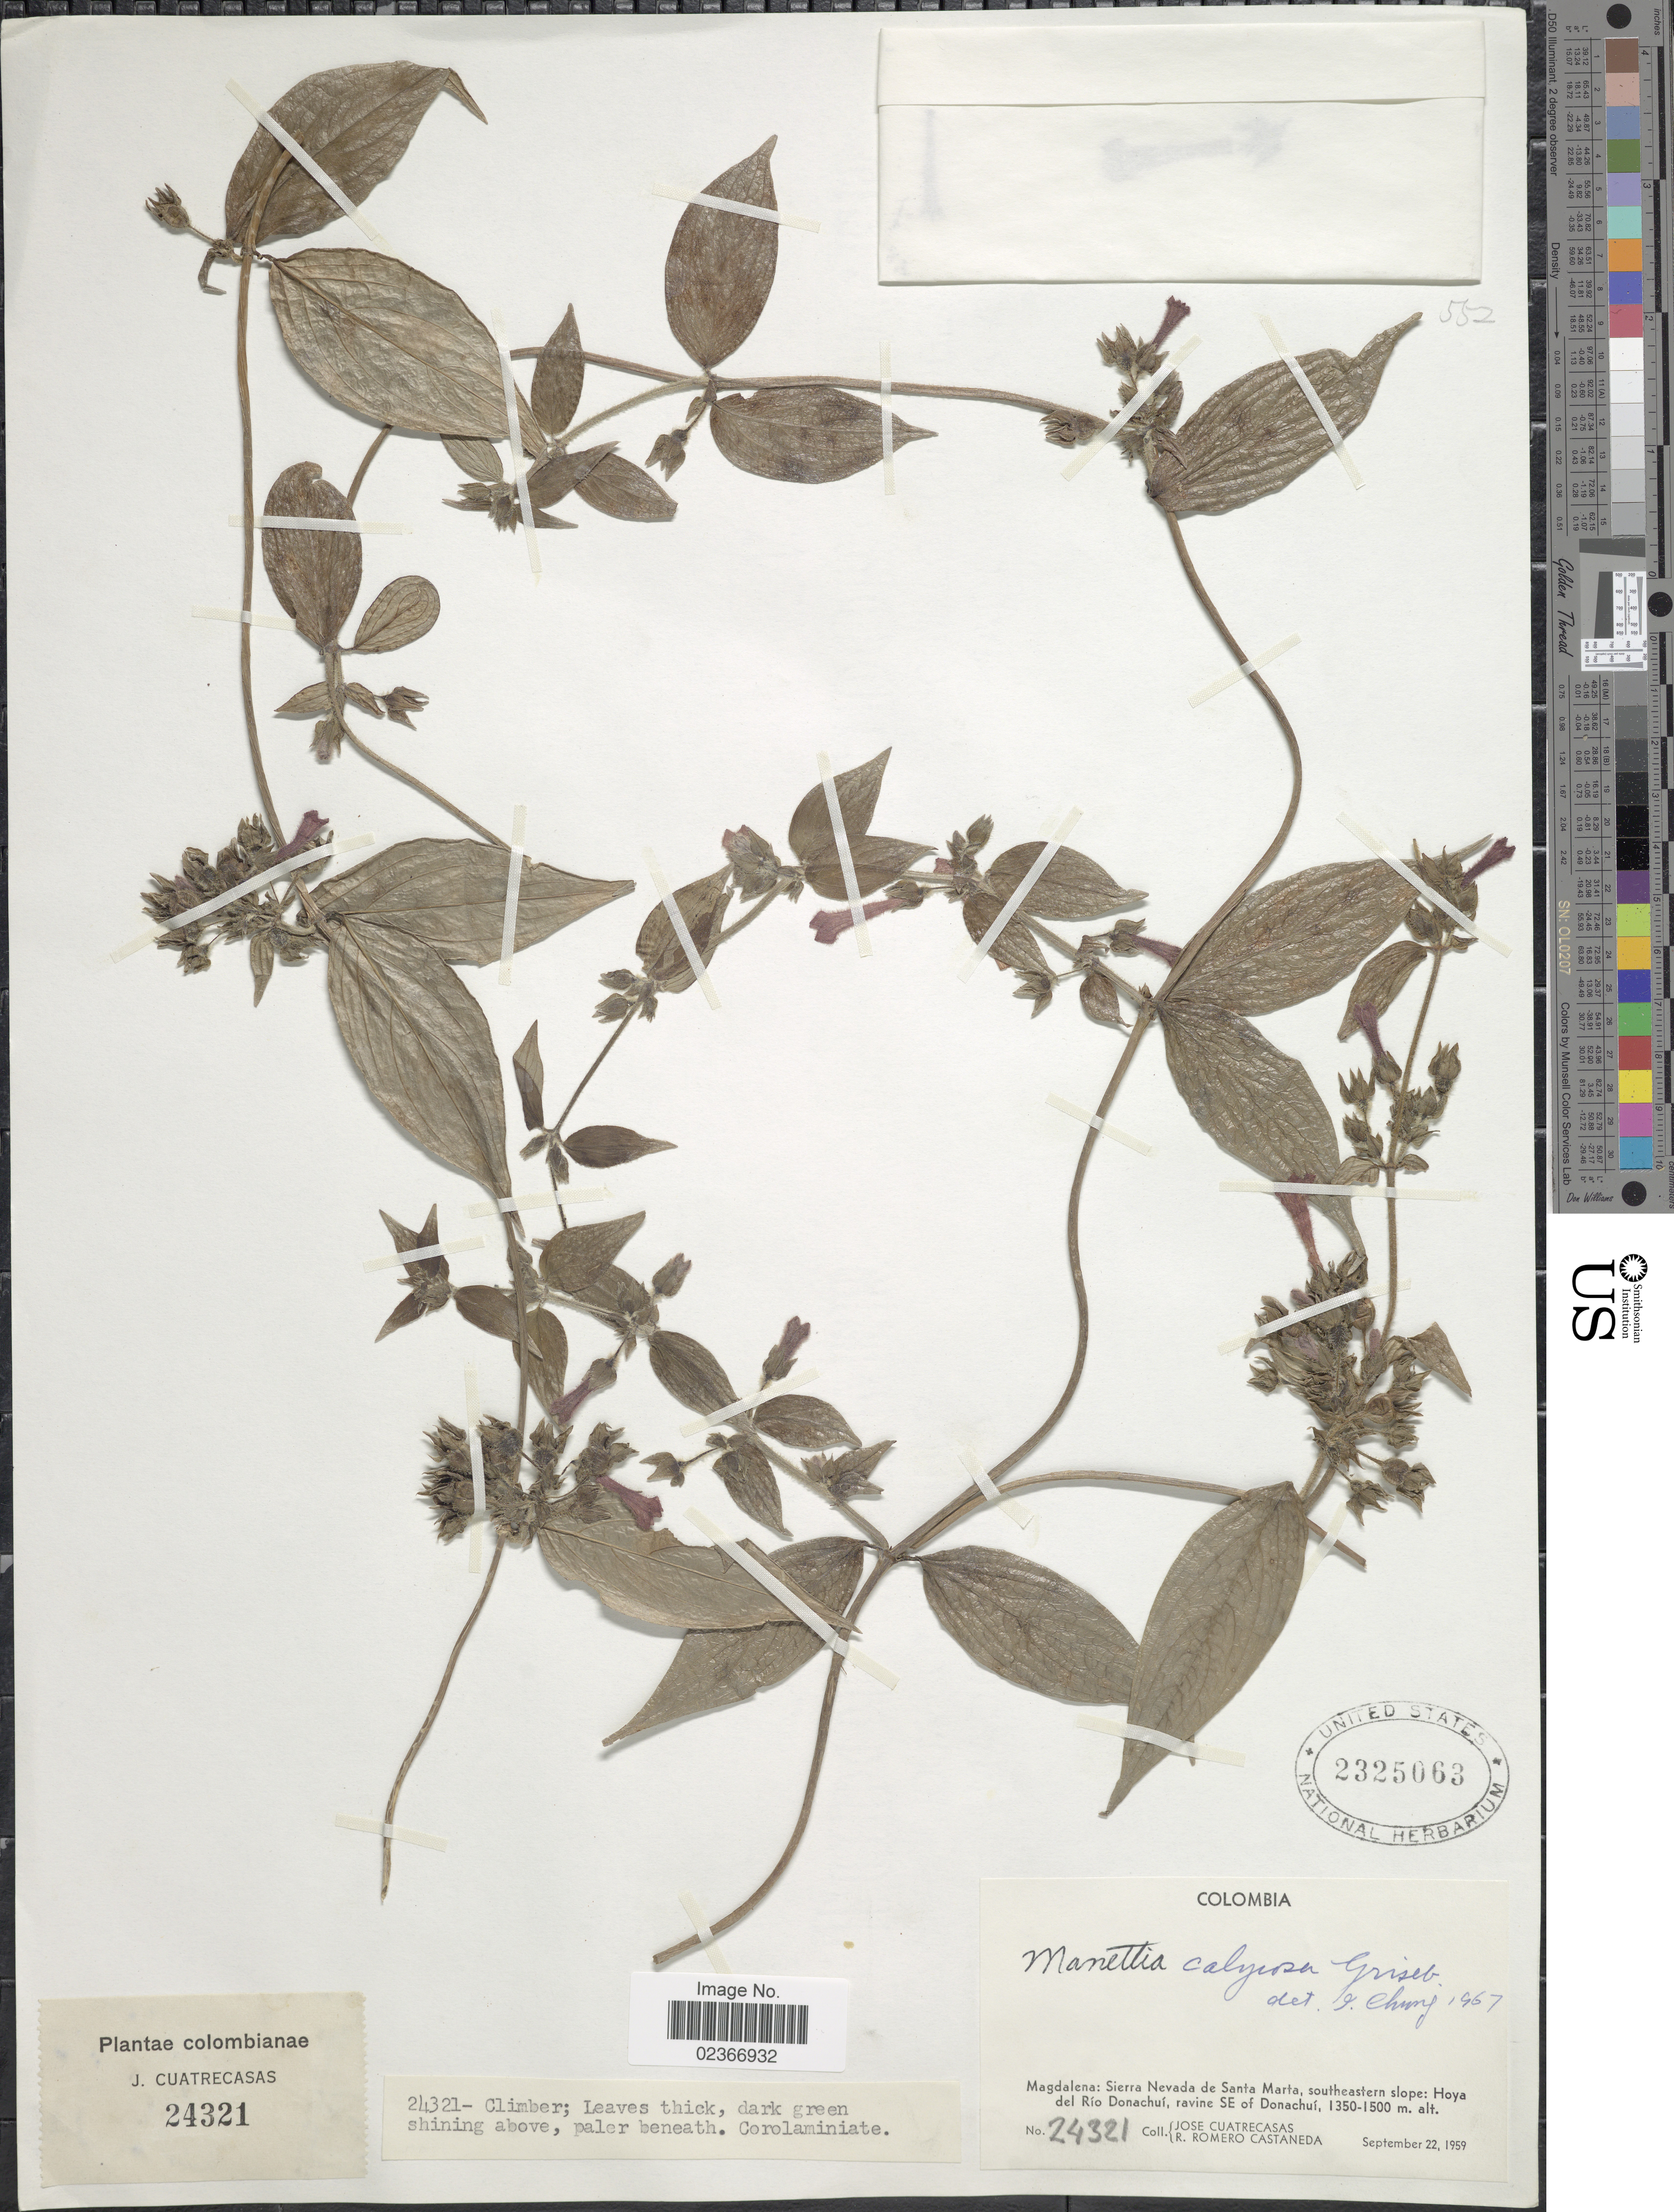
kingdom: Plantae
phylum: Tracheophyta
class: Magnoliopsida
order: Gentianales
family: Rubiaceae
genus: Manettia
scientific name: Manettia calycosa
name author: Griseb.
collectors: J. Cuatrecasas & R. Romero Castañeda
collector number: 24321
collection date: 1959-09-22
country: Colombia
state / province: Magdalena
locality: Sierra Nevada de Santa Marta, southeastern slope: Hoya del Rio Donachui, ravine SE of Donachui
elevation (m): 1350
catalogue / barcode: US 2325063